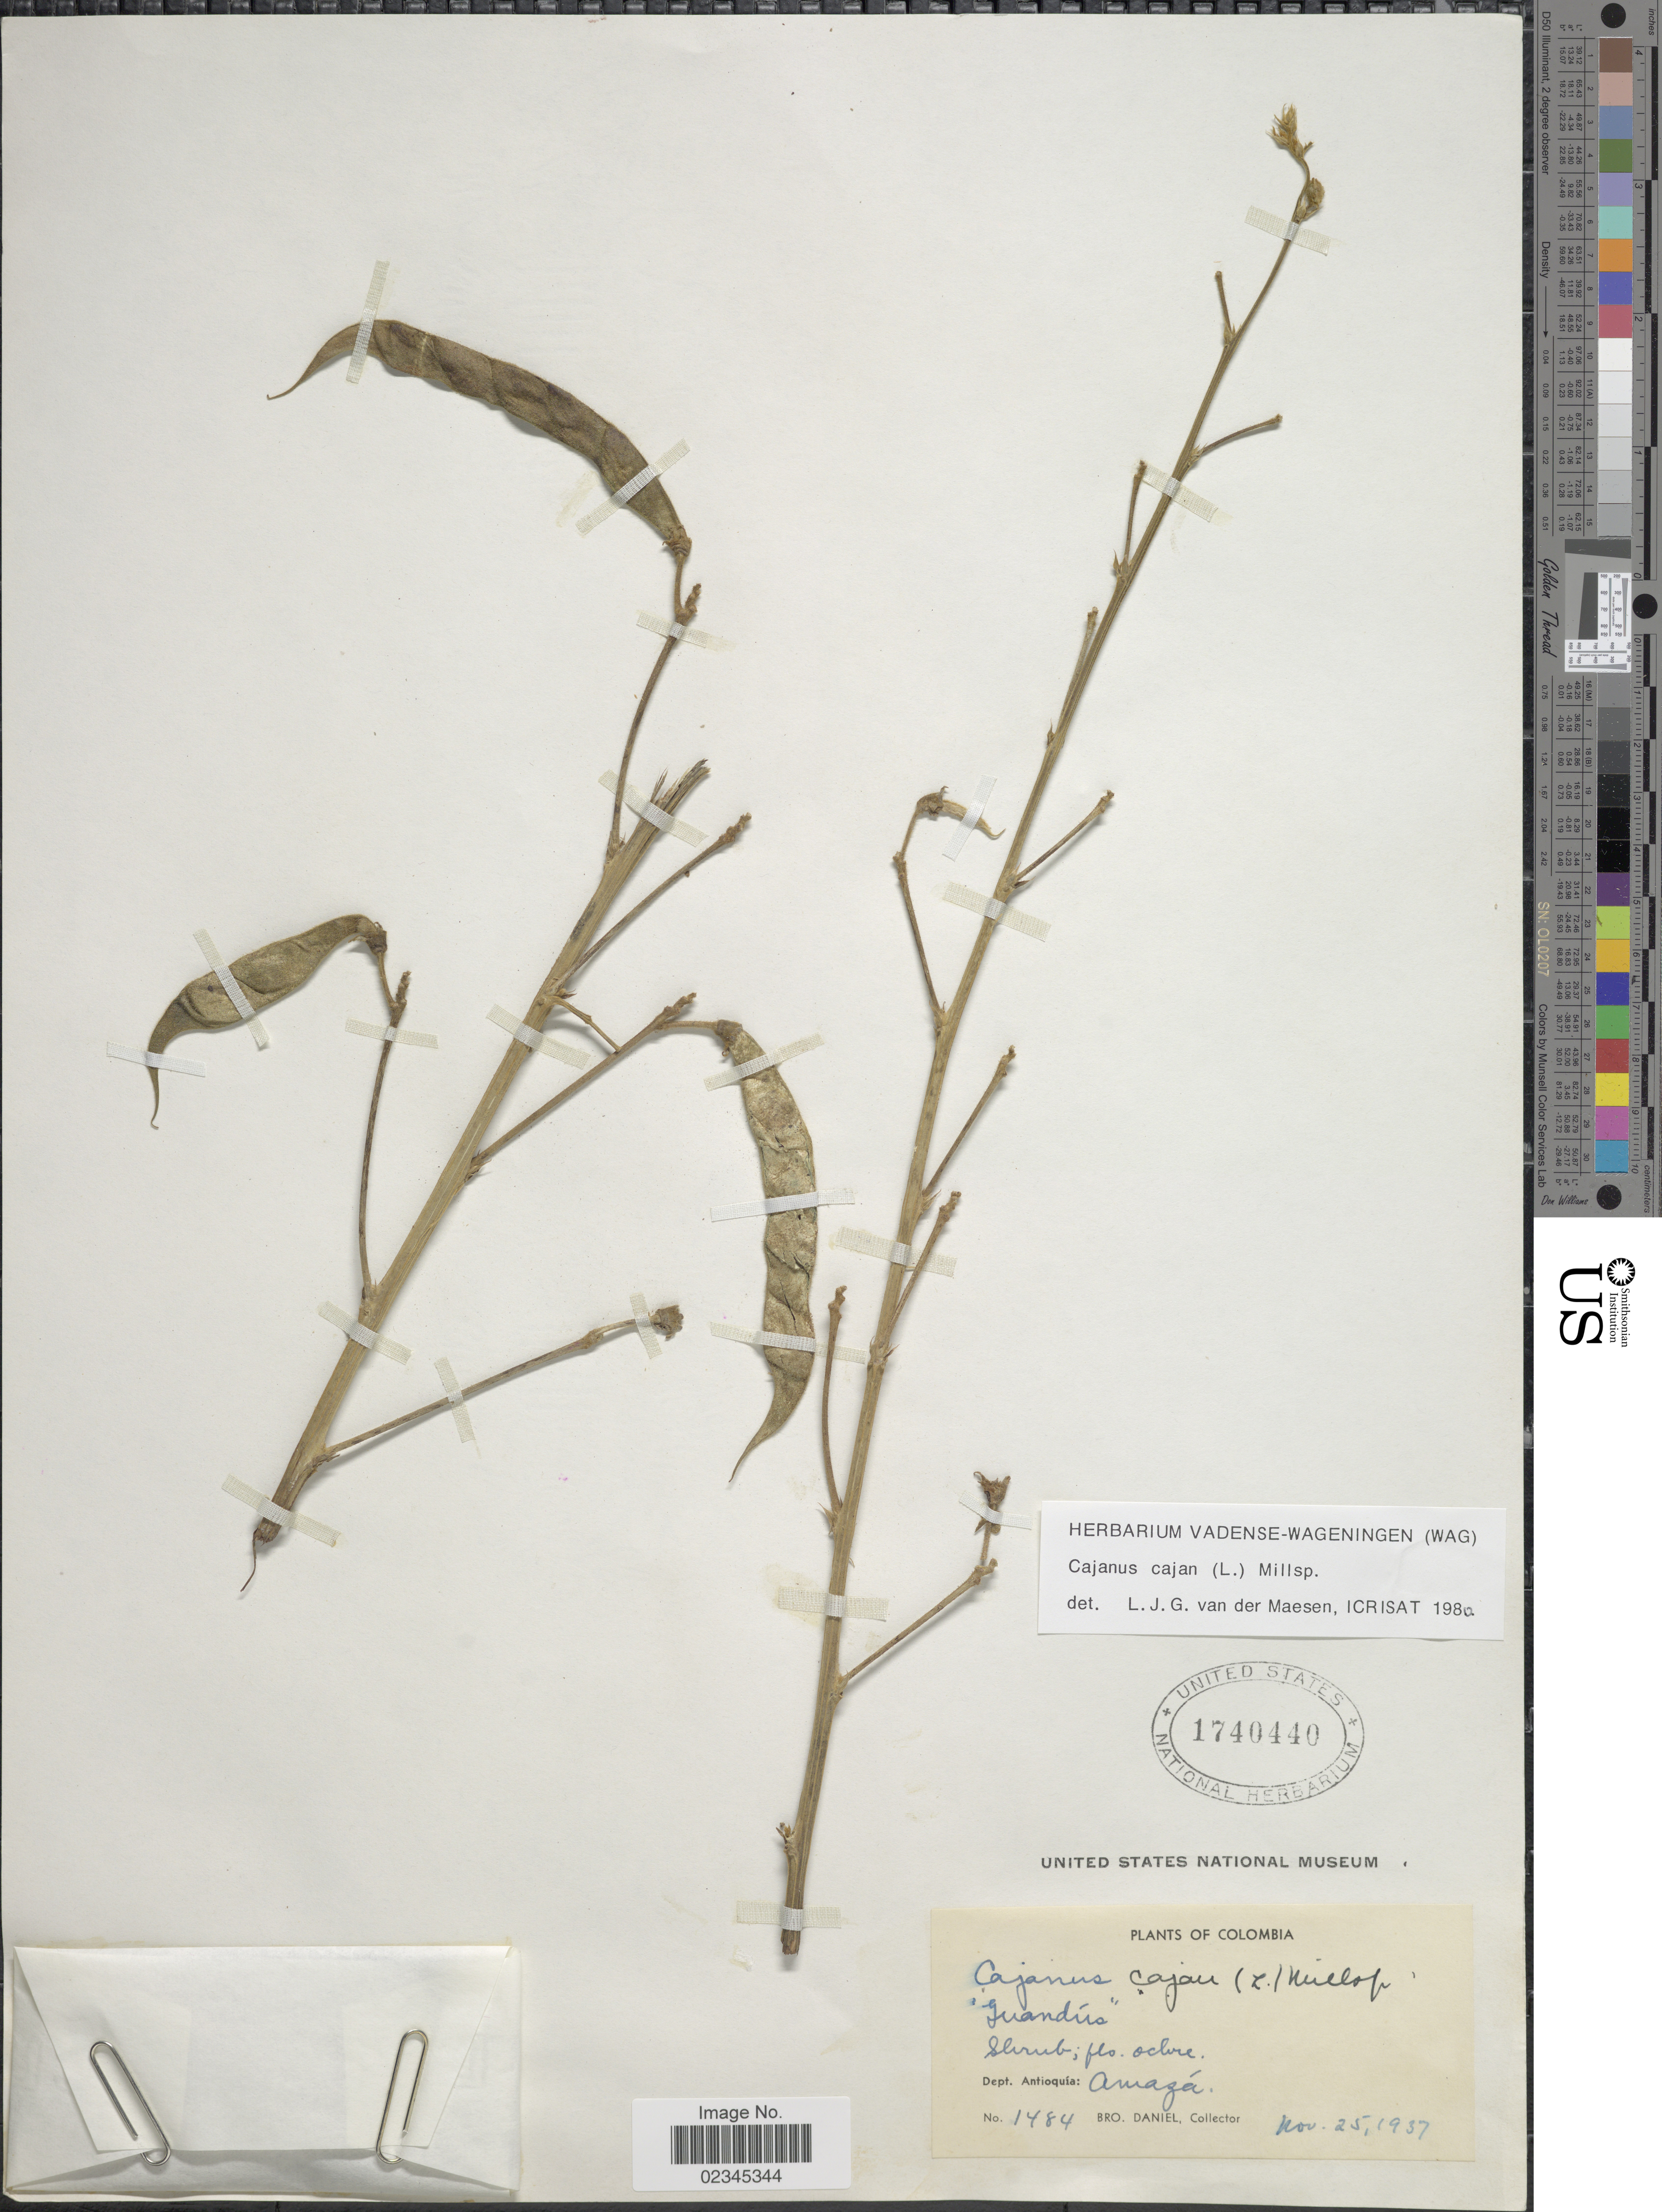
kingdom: Plantae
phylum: Tracheophyta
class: Magnoliopsida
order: Fabales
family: Fabaceae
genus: Cajanus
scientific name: Cajanus cajan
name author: (L.) Huth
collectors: Bro. Daniel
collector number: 1484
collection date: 1937-11-25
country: Colombia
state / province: Antioquia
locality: Amazá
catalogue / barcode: US 1740440